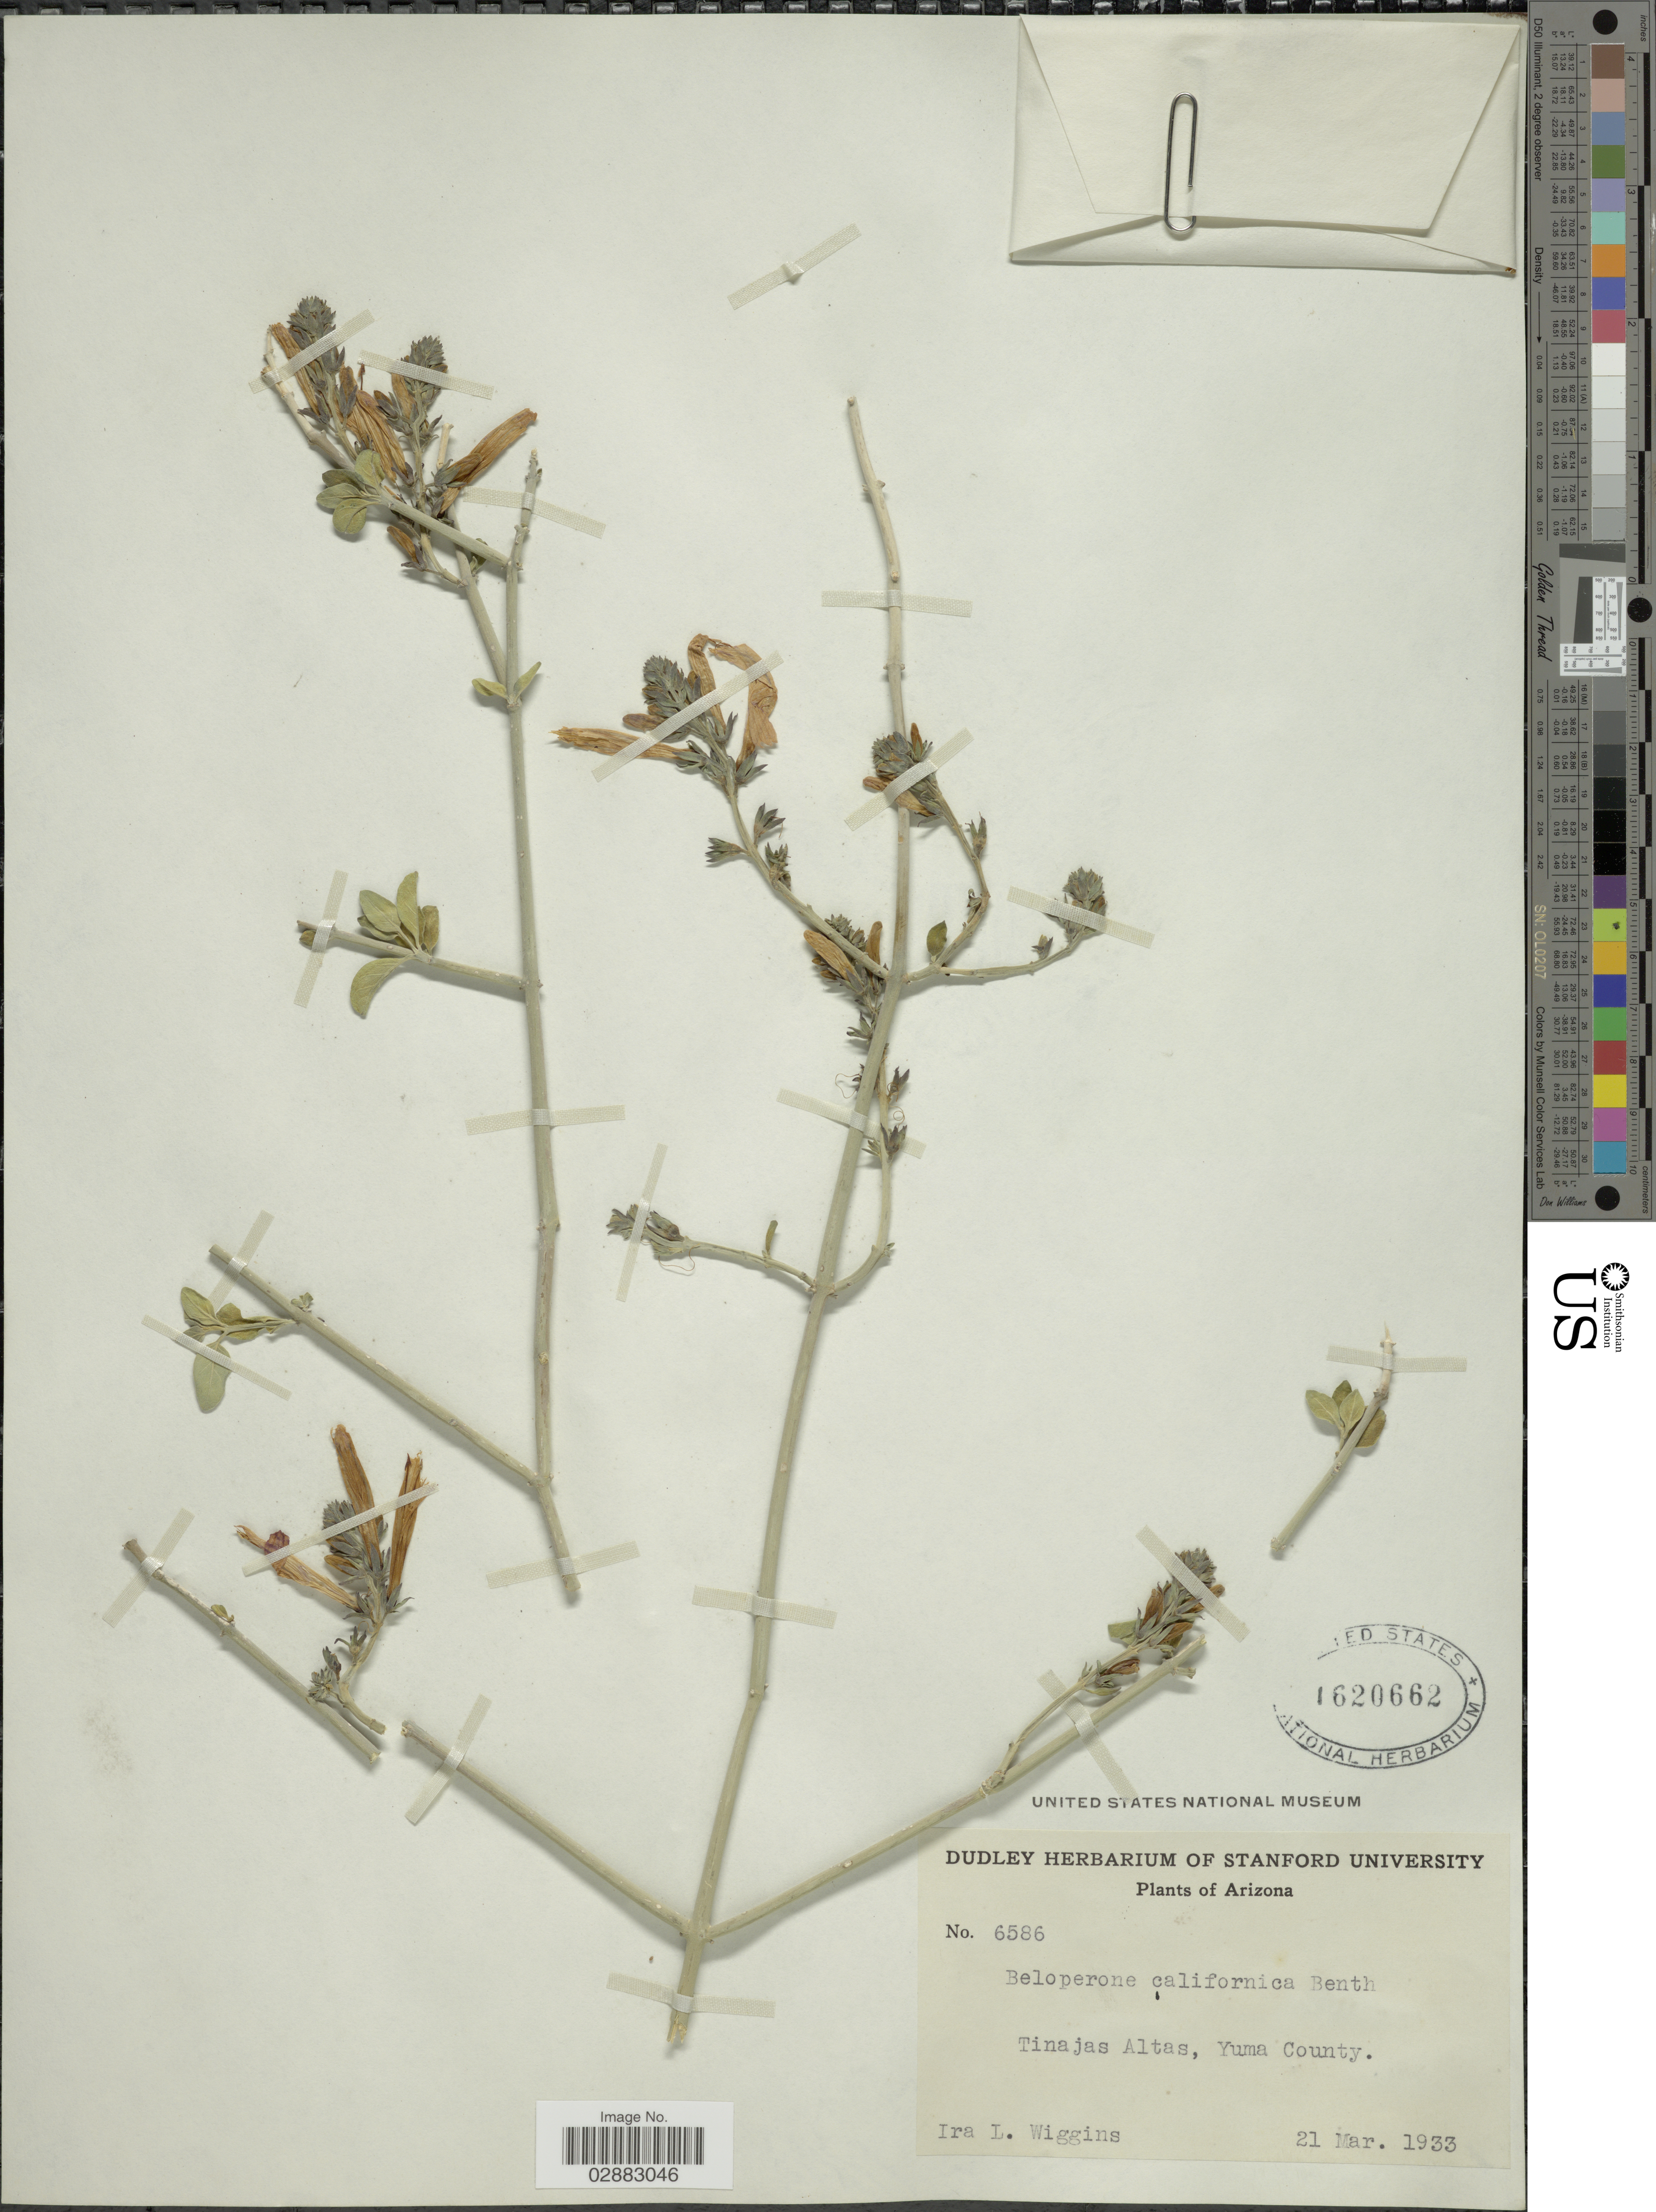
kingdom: Plantae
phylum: Tracheophyta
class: Magnoliopsida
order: Lamiales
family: Acanthaceae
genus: Beloperone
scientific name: Beloperone californica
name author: Benth.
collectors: I. L. Wiggins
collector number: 6586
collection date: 1933-03-21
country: United States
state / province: Arizona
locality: Tinajas Altas, Yuma County.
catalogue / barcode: US 1620662